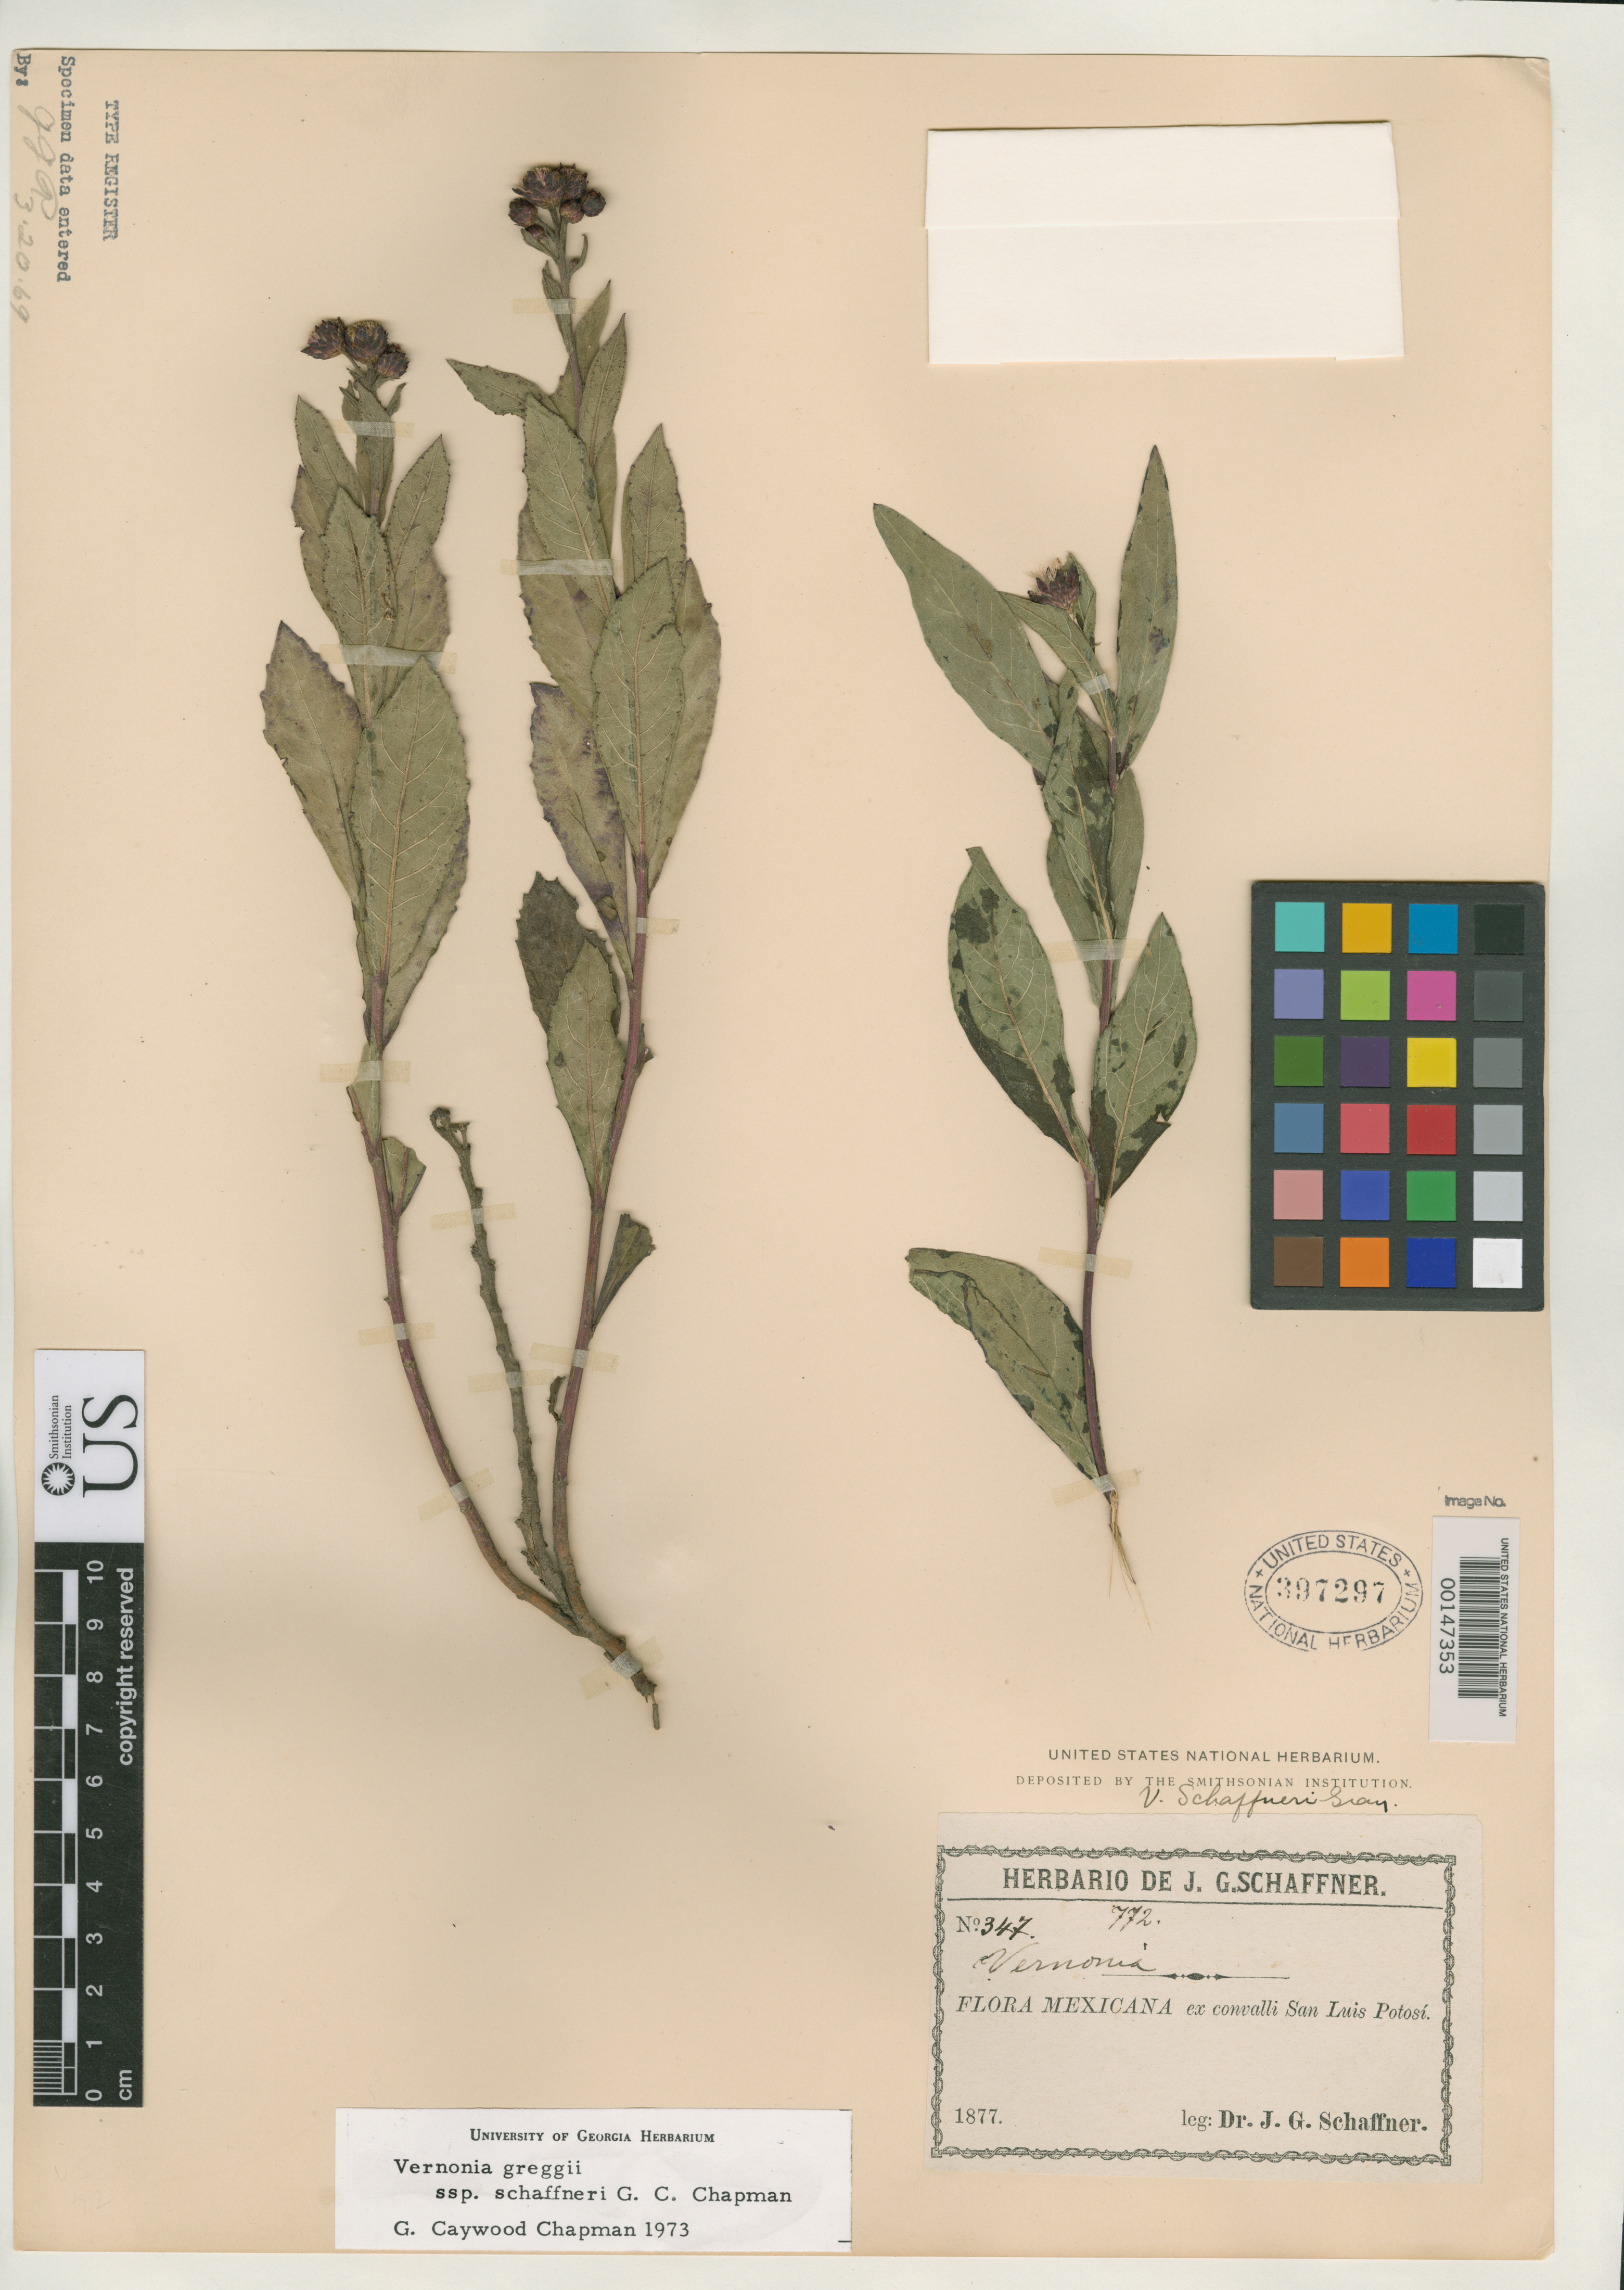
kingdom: Plantae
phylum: Tracheophyta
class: Magnoliopsida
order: Asterales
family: Asteraceae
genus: Vernonia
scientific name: Vernonia schaffneri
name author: A. Gray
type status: Isotype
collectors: J. G. Schaffner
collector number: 347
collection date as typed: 1877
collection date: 1877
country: Mexico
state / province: San Luis Potosi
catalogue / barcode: US 397297